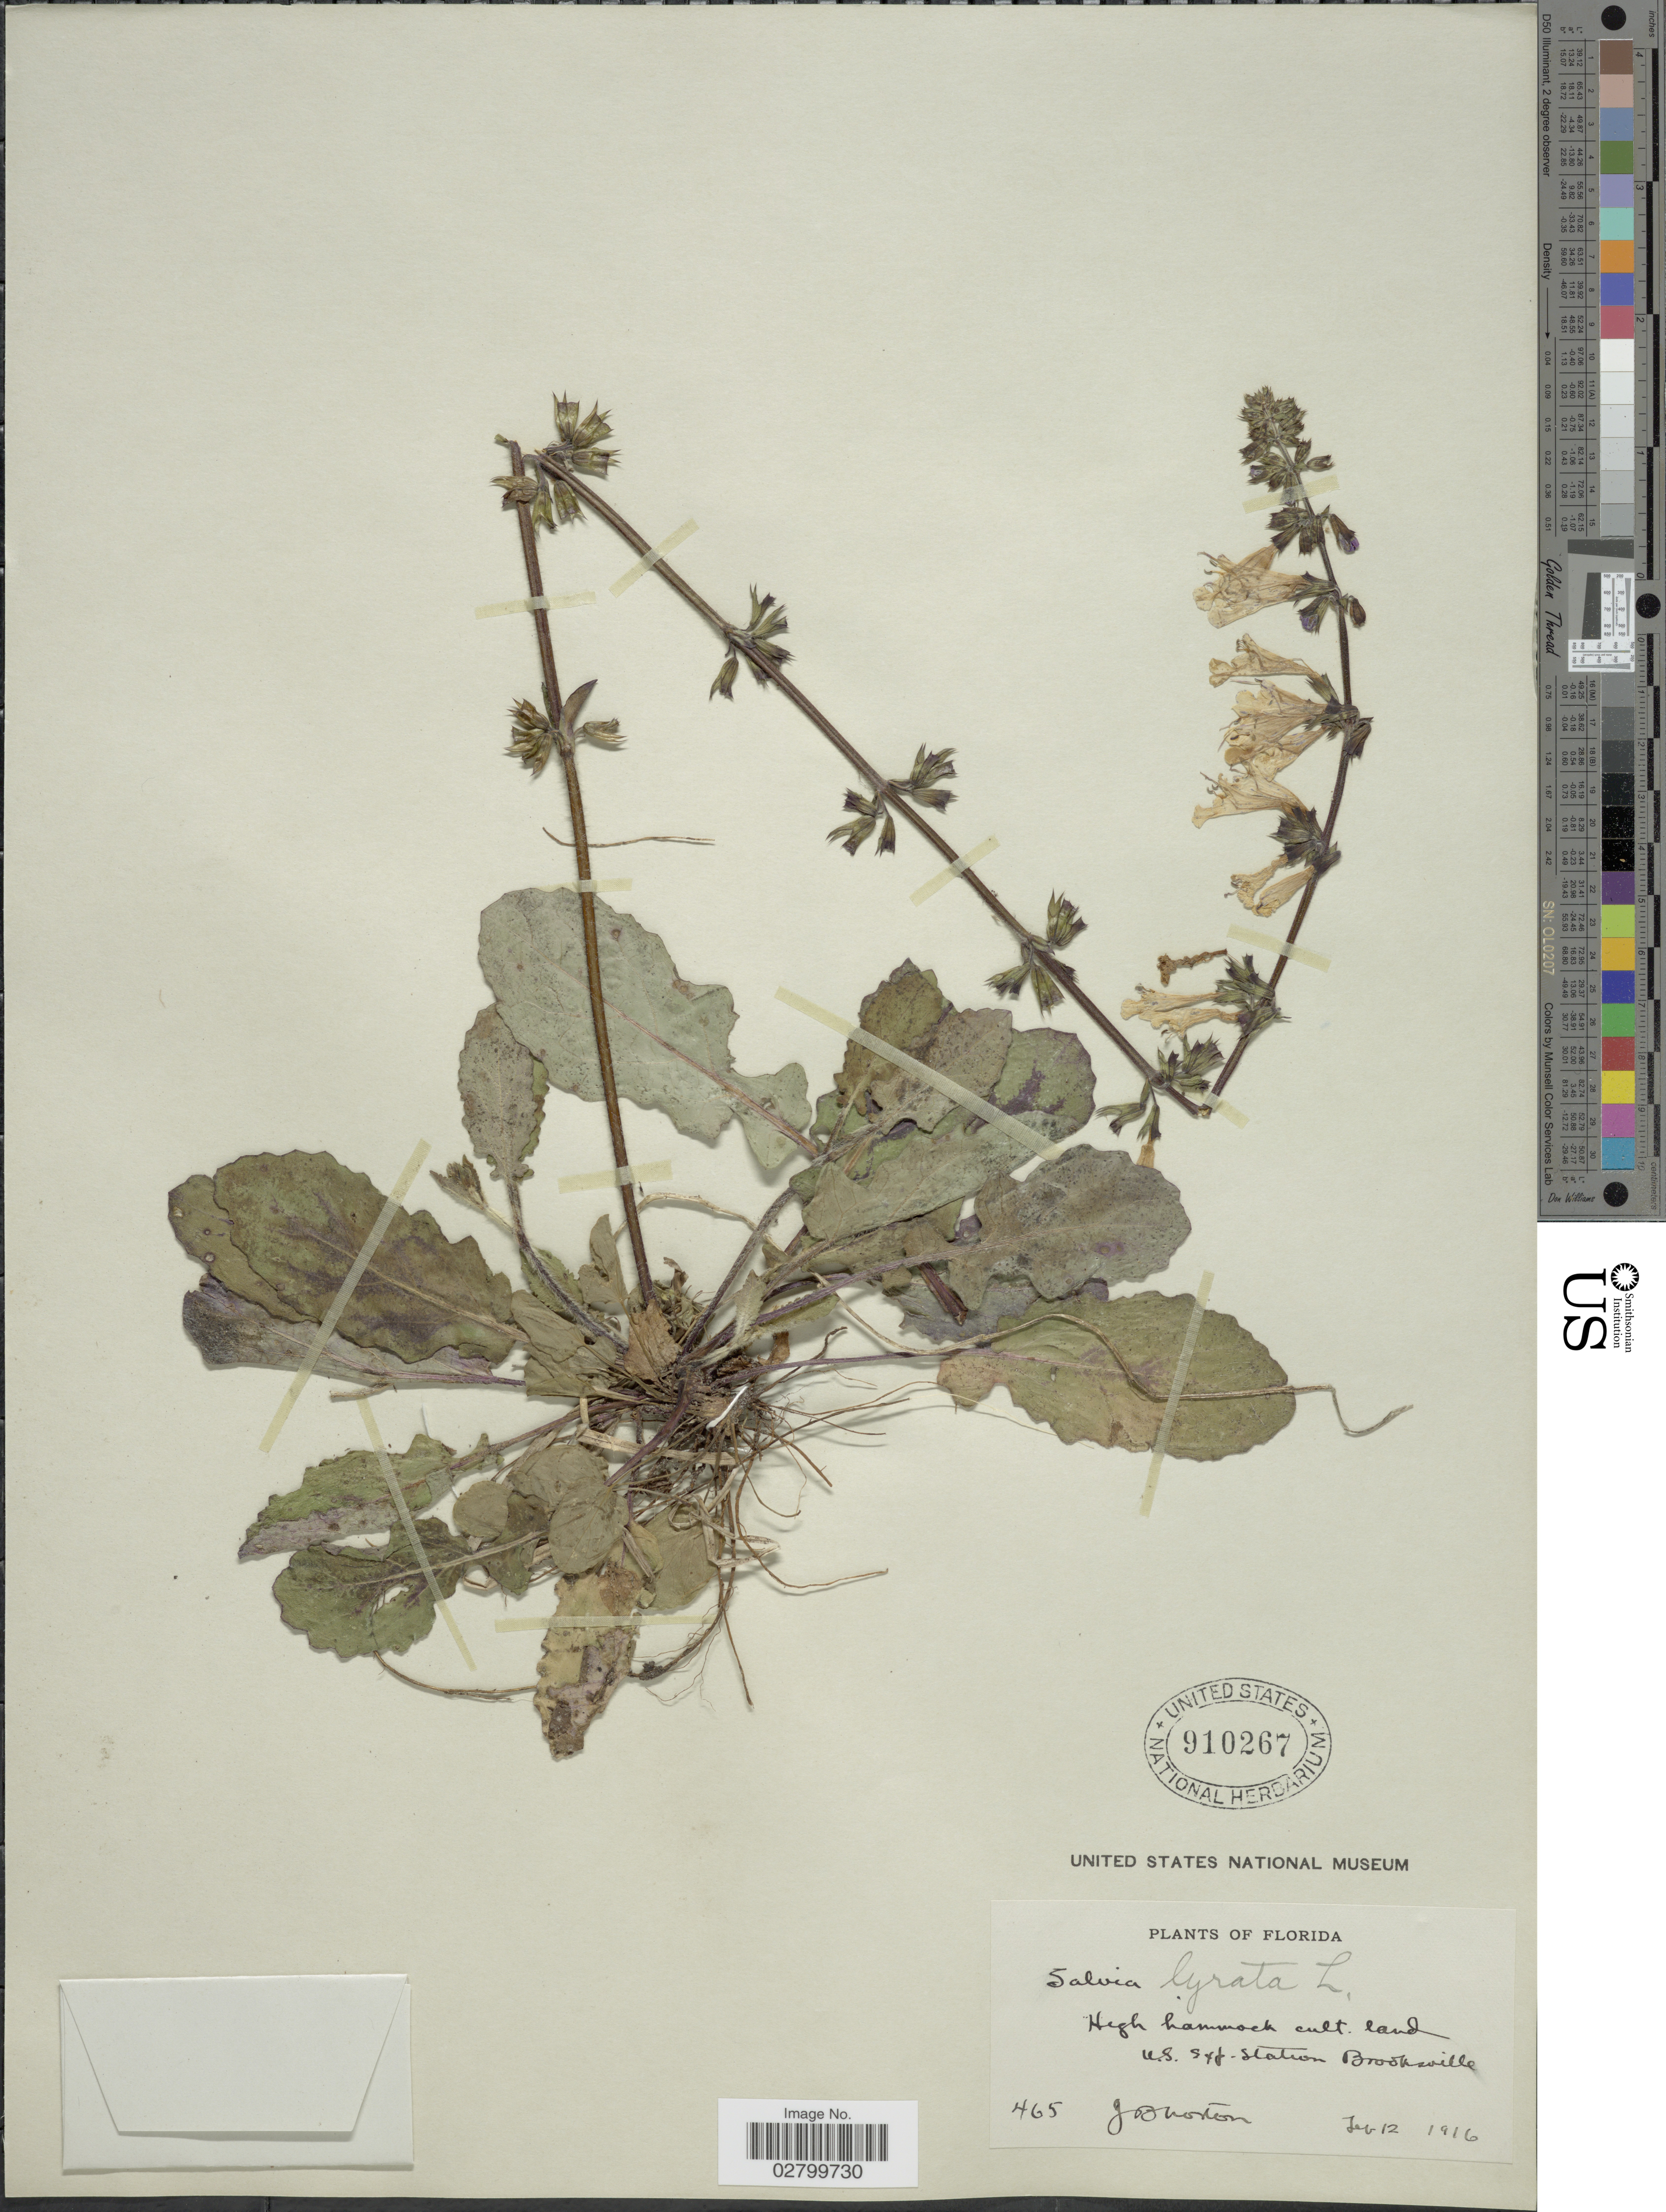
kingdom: Plantae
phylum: Tracheophyta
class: Magnoliopsida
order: Lamiales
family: Lamiaceae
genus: Salvia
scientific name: Salvia lyrata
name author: L.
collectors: J. B. Norton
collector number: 465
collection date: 1916-02-12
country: United States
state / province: Florida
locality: High hammock cult. land U.S. Exp. Station Brooksville.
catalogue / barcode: US 910267